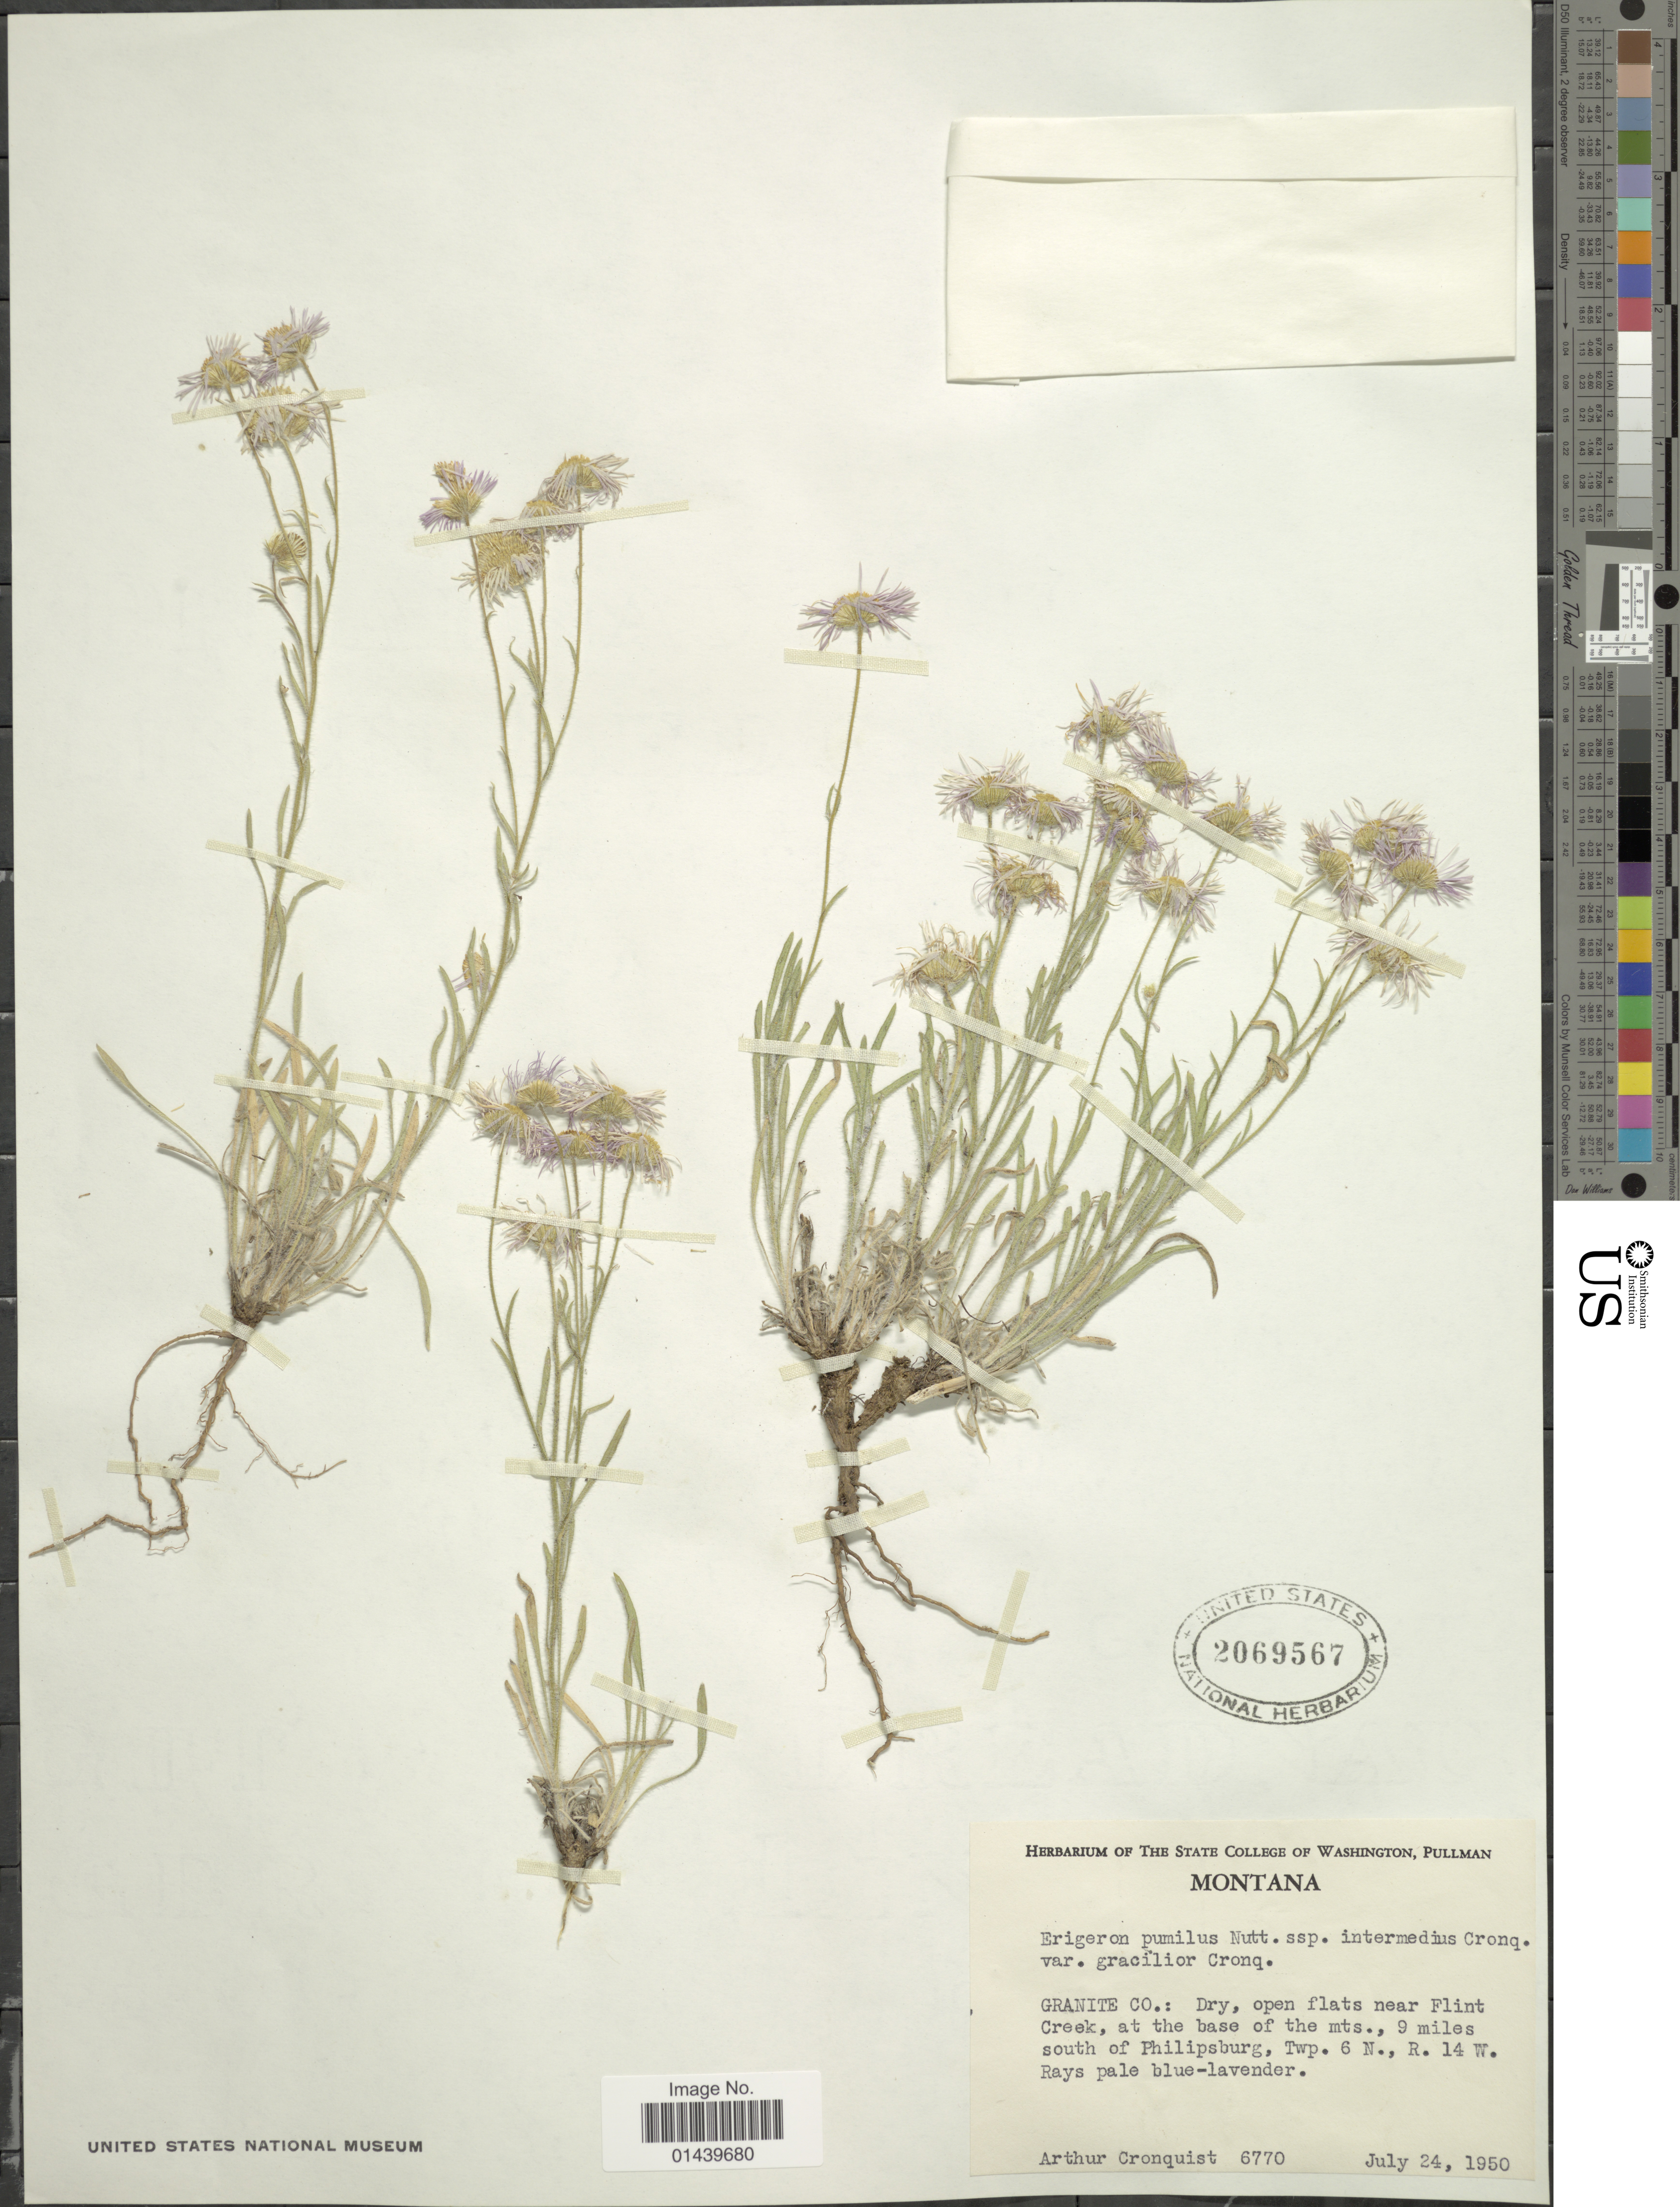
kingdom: Plantae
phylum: Tracheophyta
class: Magnoliopsida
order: Asterales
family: Asteraceae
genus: Erigeron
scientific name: Erigeron pumilus var. gracilior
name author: Cronq.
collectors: A. J. Cronquist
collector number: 6770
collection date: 1950-07-24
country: United States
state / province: Montana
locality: Granite Co.: Dry, open flats near Flint Creek, at the base of the mts., 9 miles south of Philipsburg, Twp. 6 N., R. 14 W.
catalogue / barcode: US 2069567